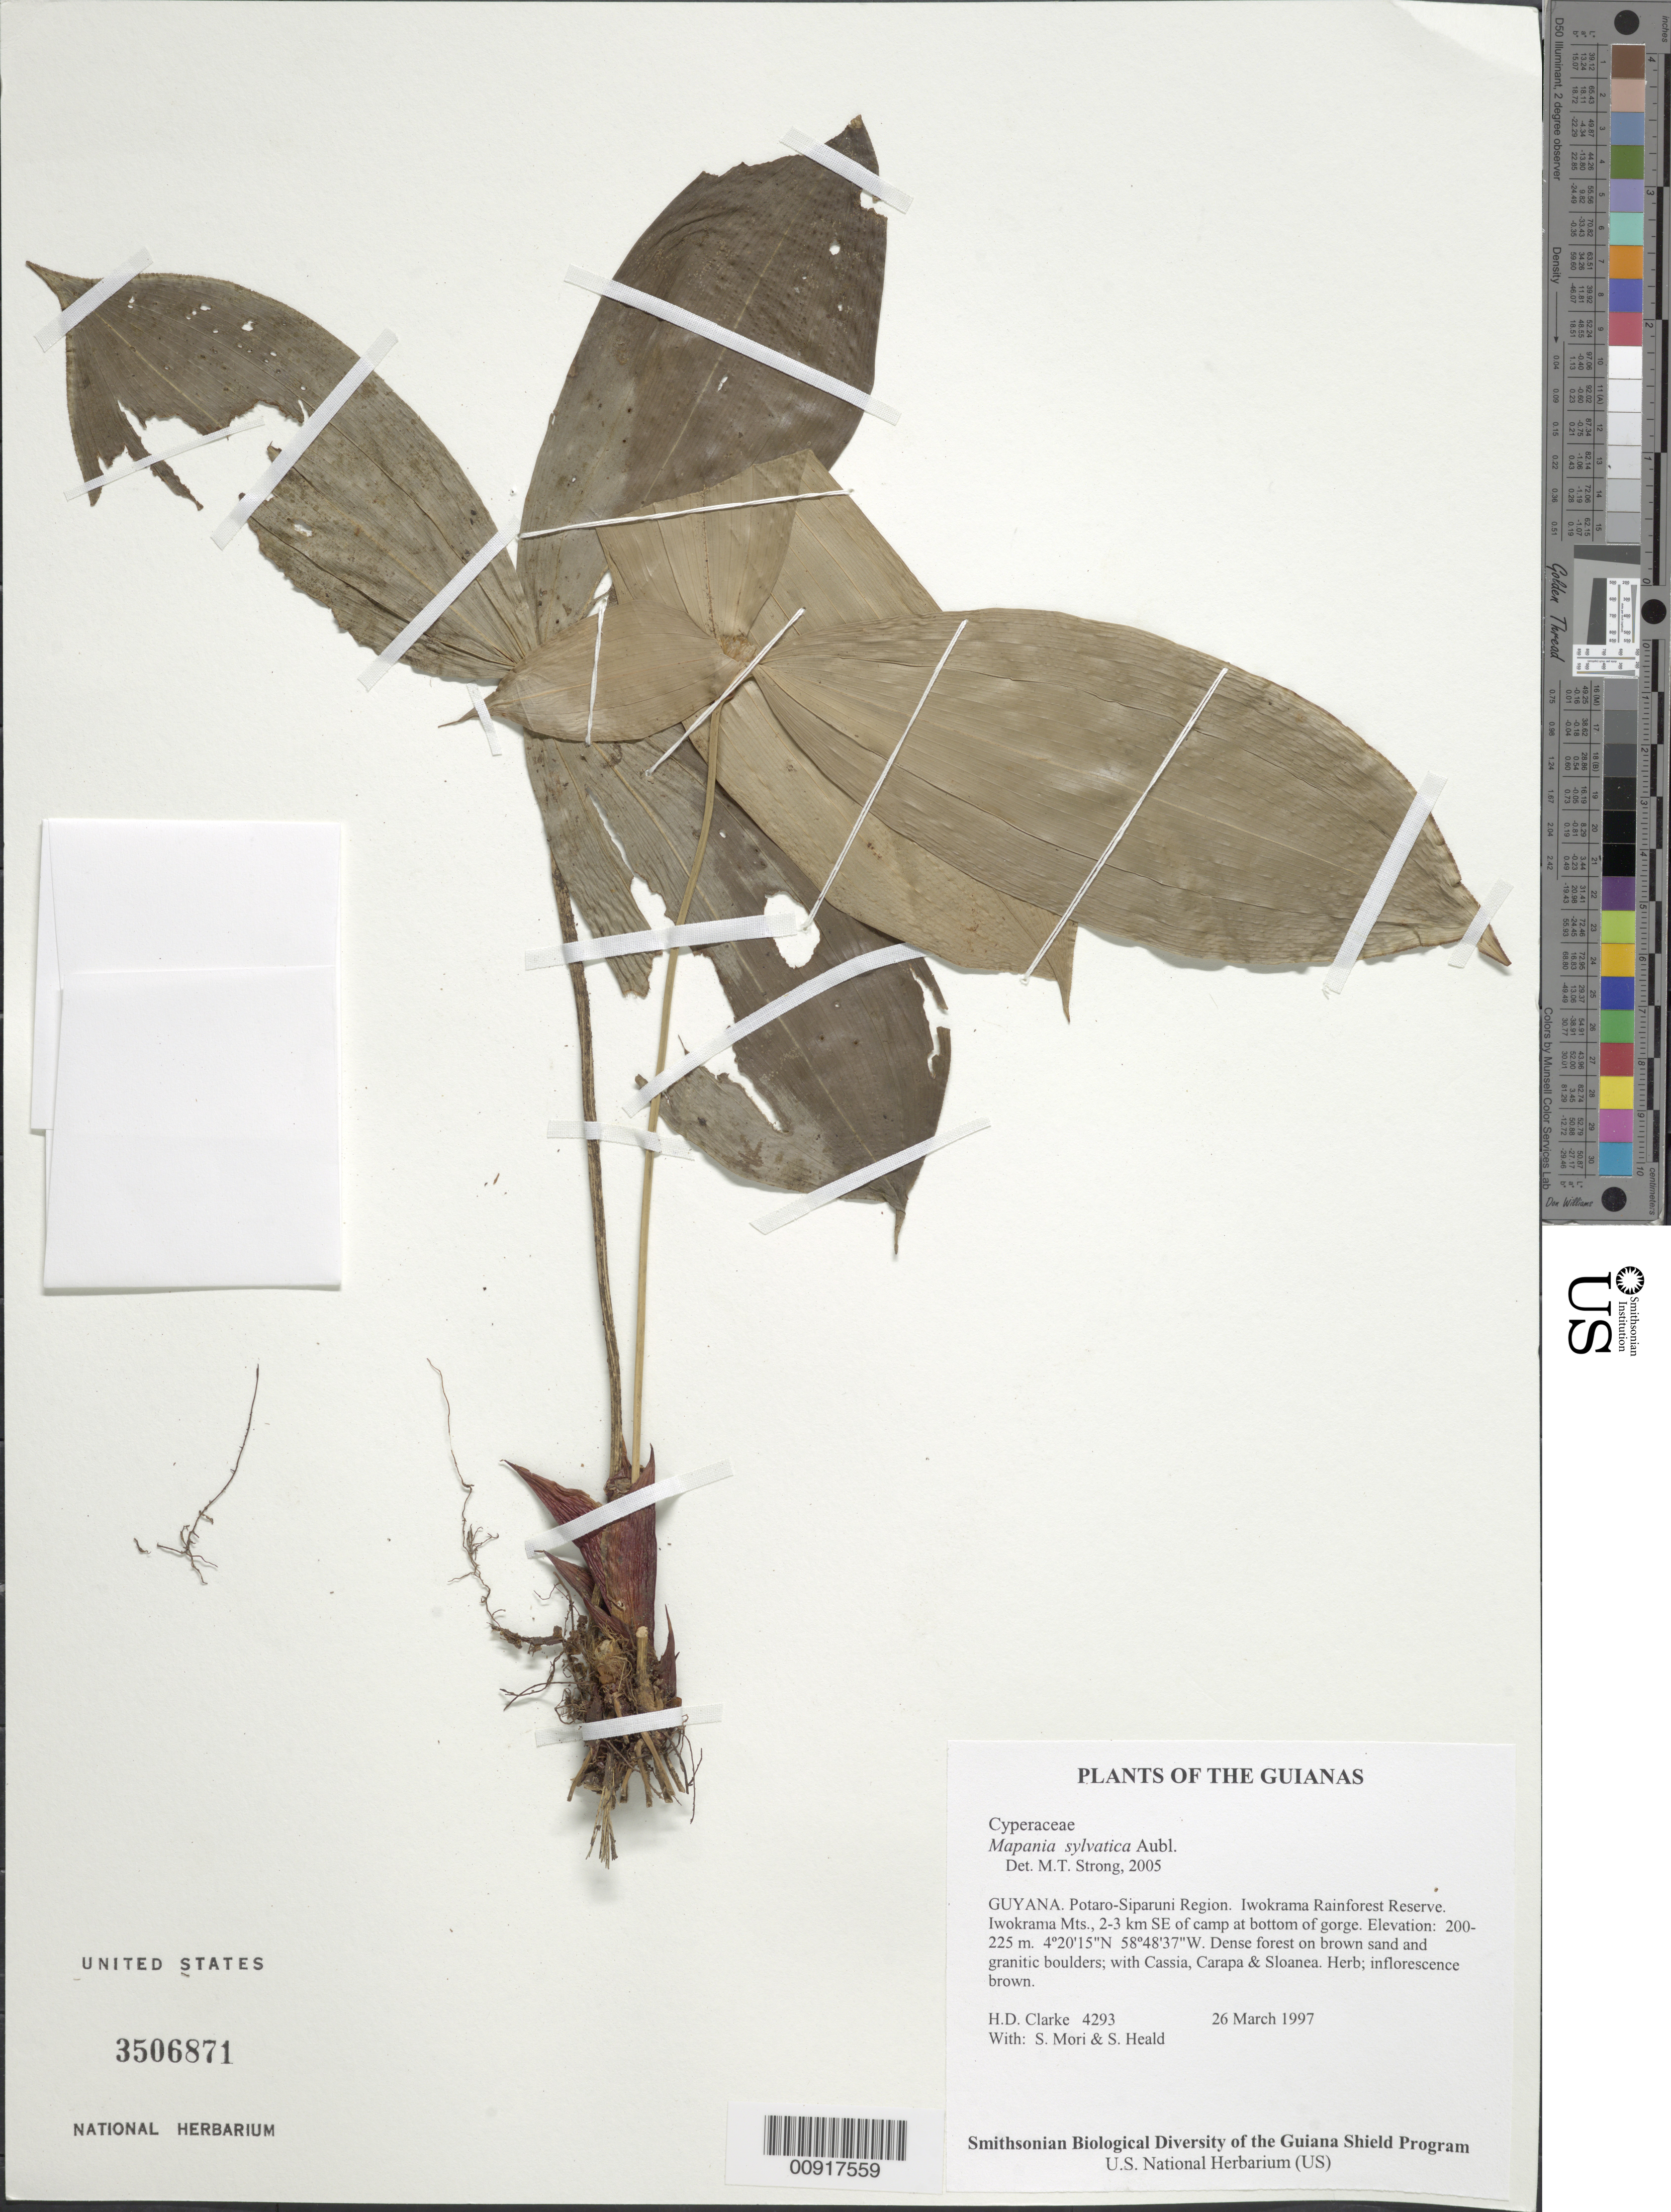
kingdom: Plantae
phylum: Tracheophyta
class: Liliopsida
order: Poales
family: Cyperaceae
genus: Mapania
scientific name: Mapania sylvatica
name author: Aubl.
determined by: Strong, M. T., (US), Smithsonian Institution - National Museum of Natural History (UNITED STATES)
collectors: H. D. Clarke, S. Mori & S. Heald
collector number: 4293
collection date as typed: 26 March 1997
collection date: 1997-03-26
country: Guyana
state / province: Potaro-Siparuni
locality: Iwokrama Rainforest Reserve. Iwokrama Mts., 2-3 km SE of camp at bottom of gorge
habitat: Dense forest on brown sand and granitic boulders; with Cassia, Carapa & Sloanea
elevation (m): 200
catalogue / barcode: US 3506871